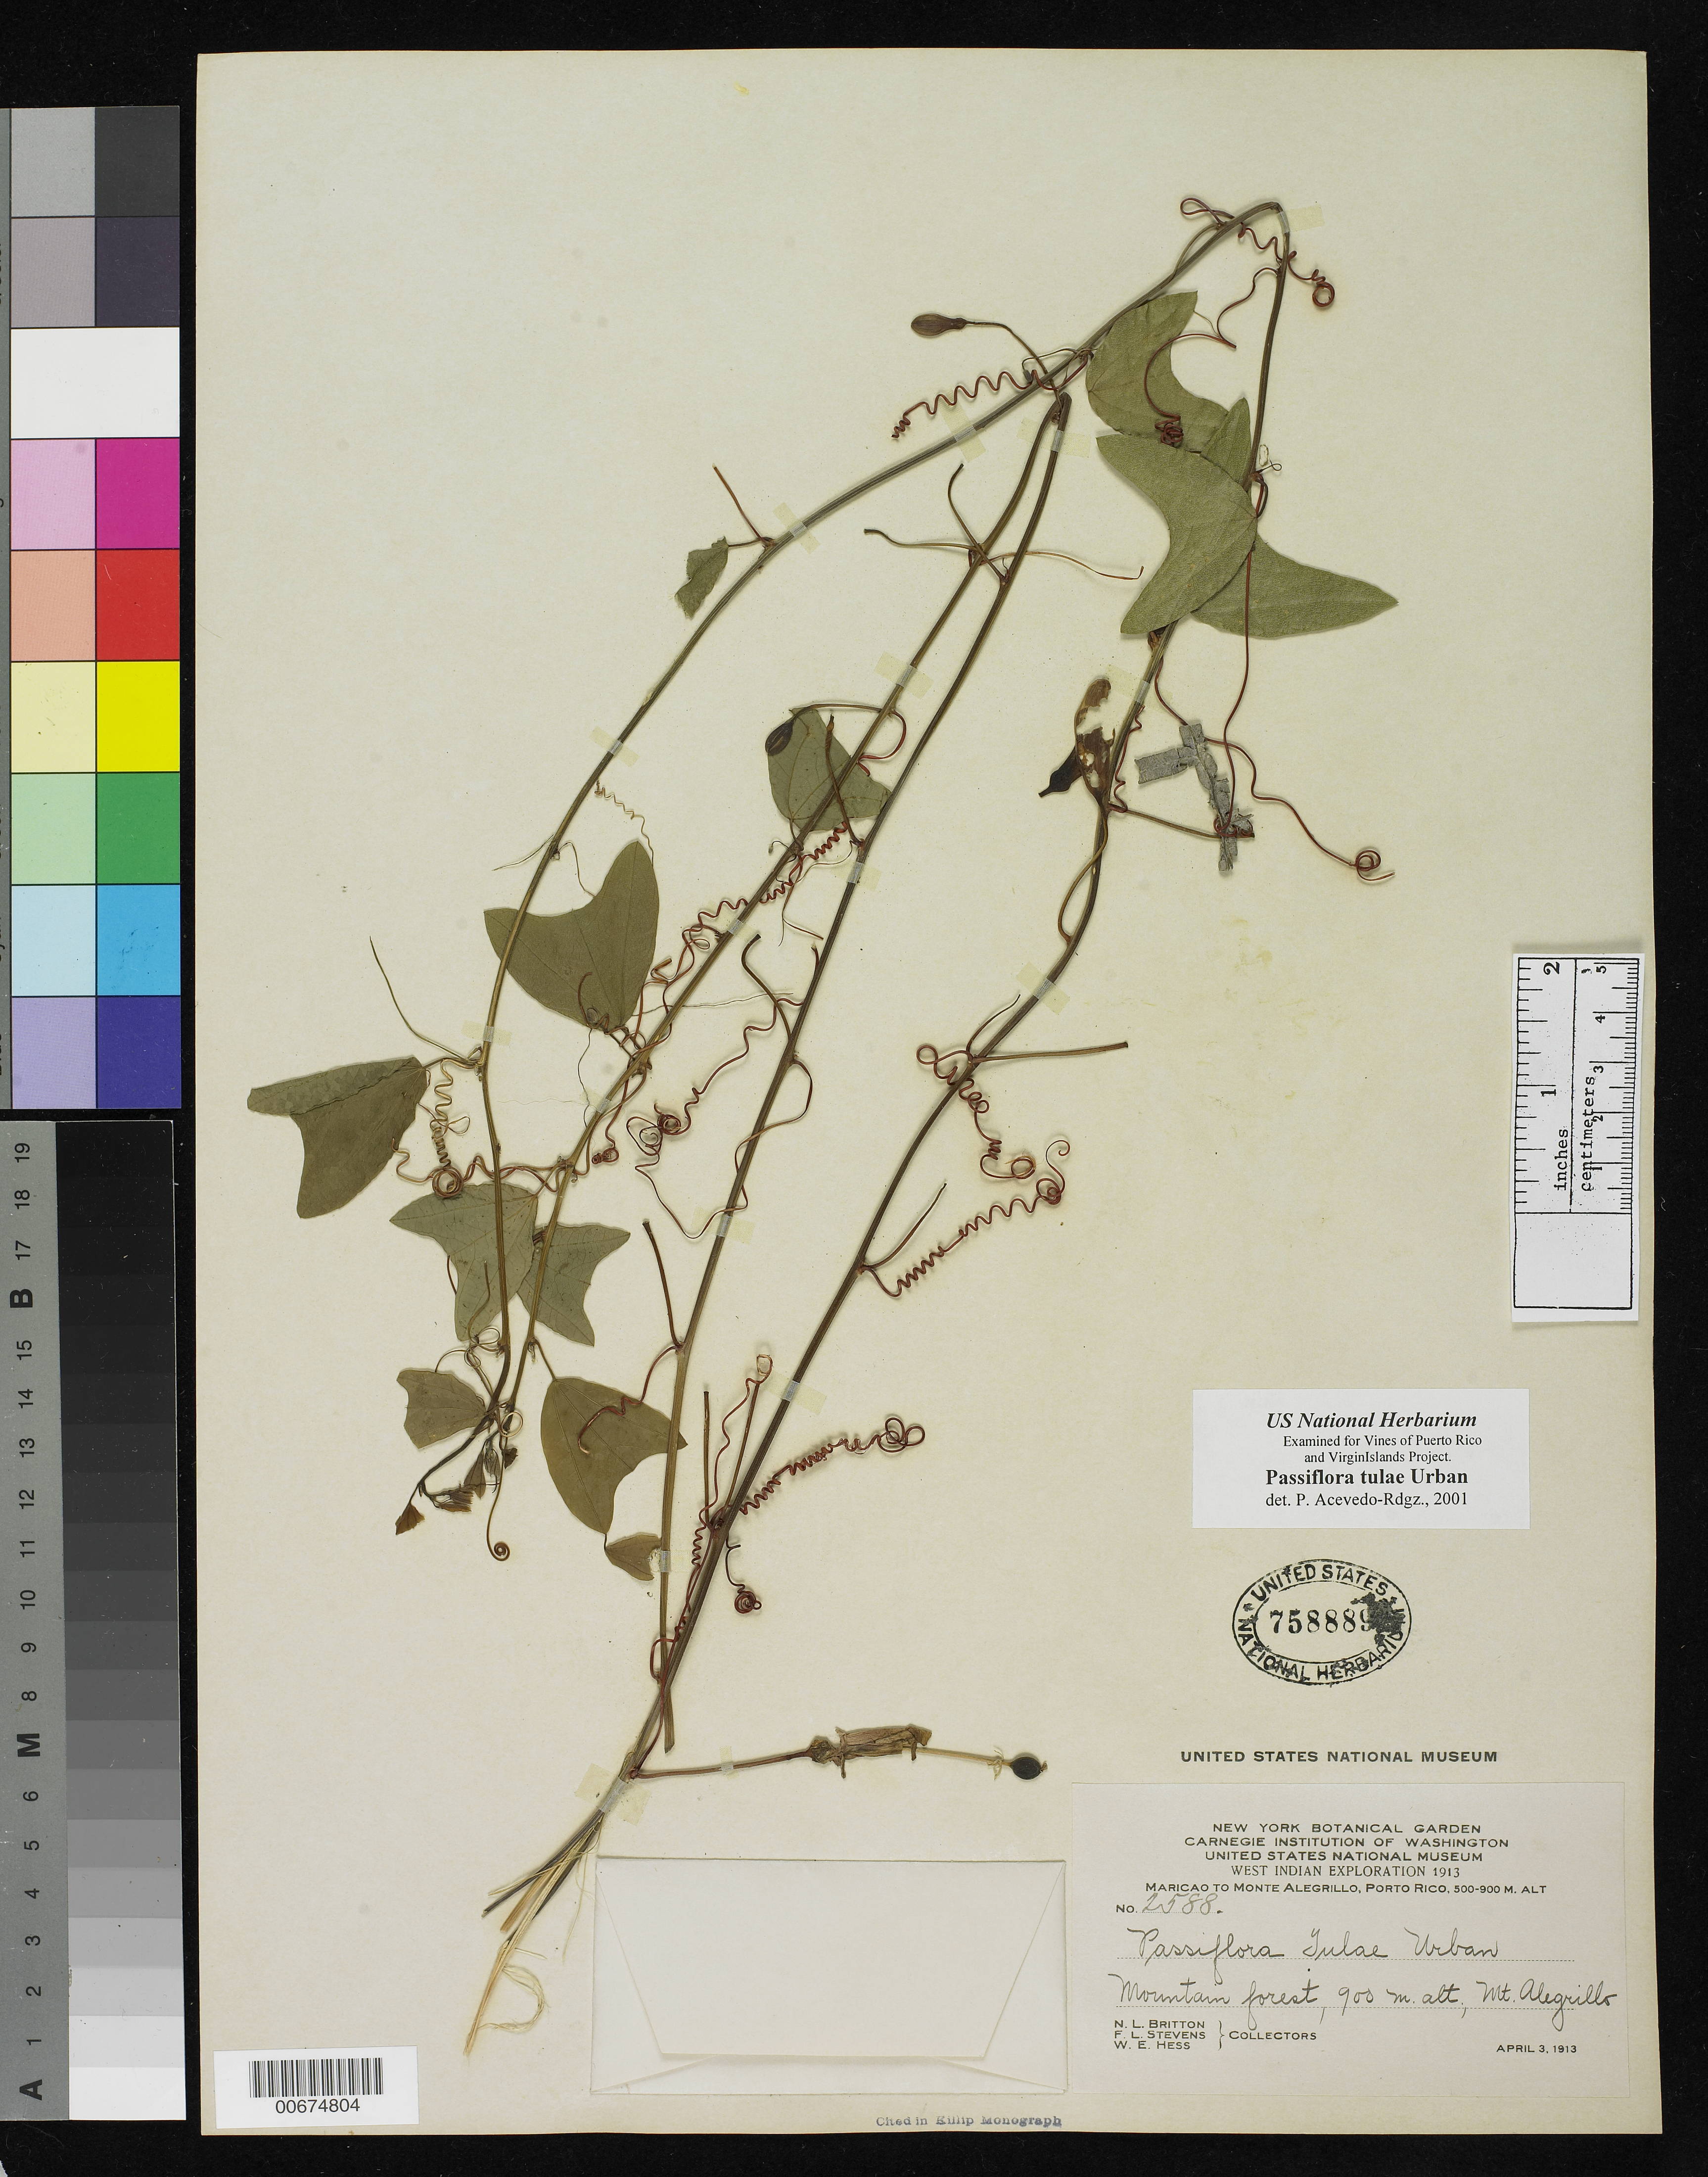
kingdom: Plantae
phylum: Tracheophyta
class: Magnoliopsida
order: Malpighiales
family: Passifloraceae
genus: Passiflora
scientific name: Passiflora tulae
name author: Urb.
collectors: N. Britton & et al.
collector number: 2588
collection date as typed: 03 Apr 1913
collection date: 1913-04-03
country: Puerto Rico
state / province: Maricao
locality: Monte Alegrillo. Mountain forest.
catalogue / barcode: US 758889